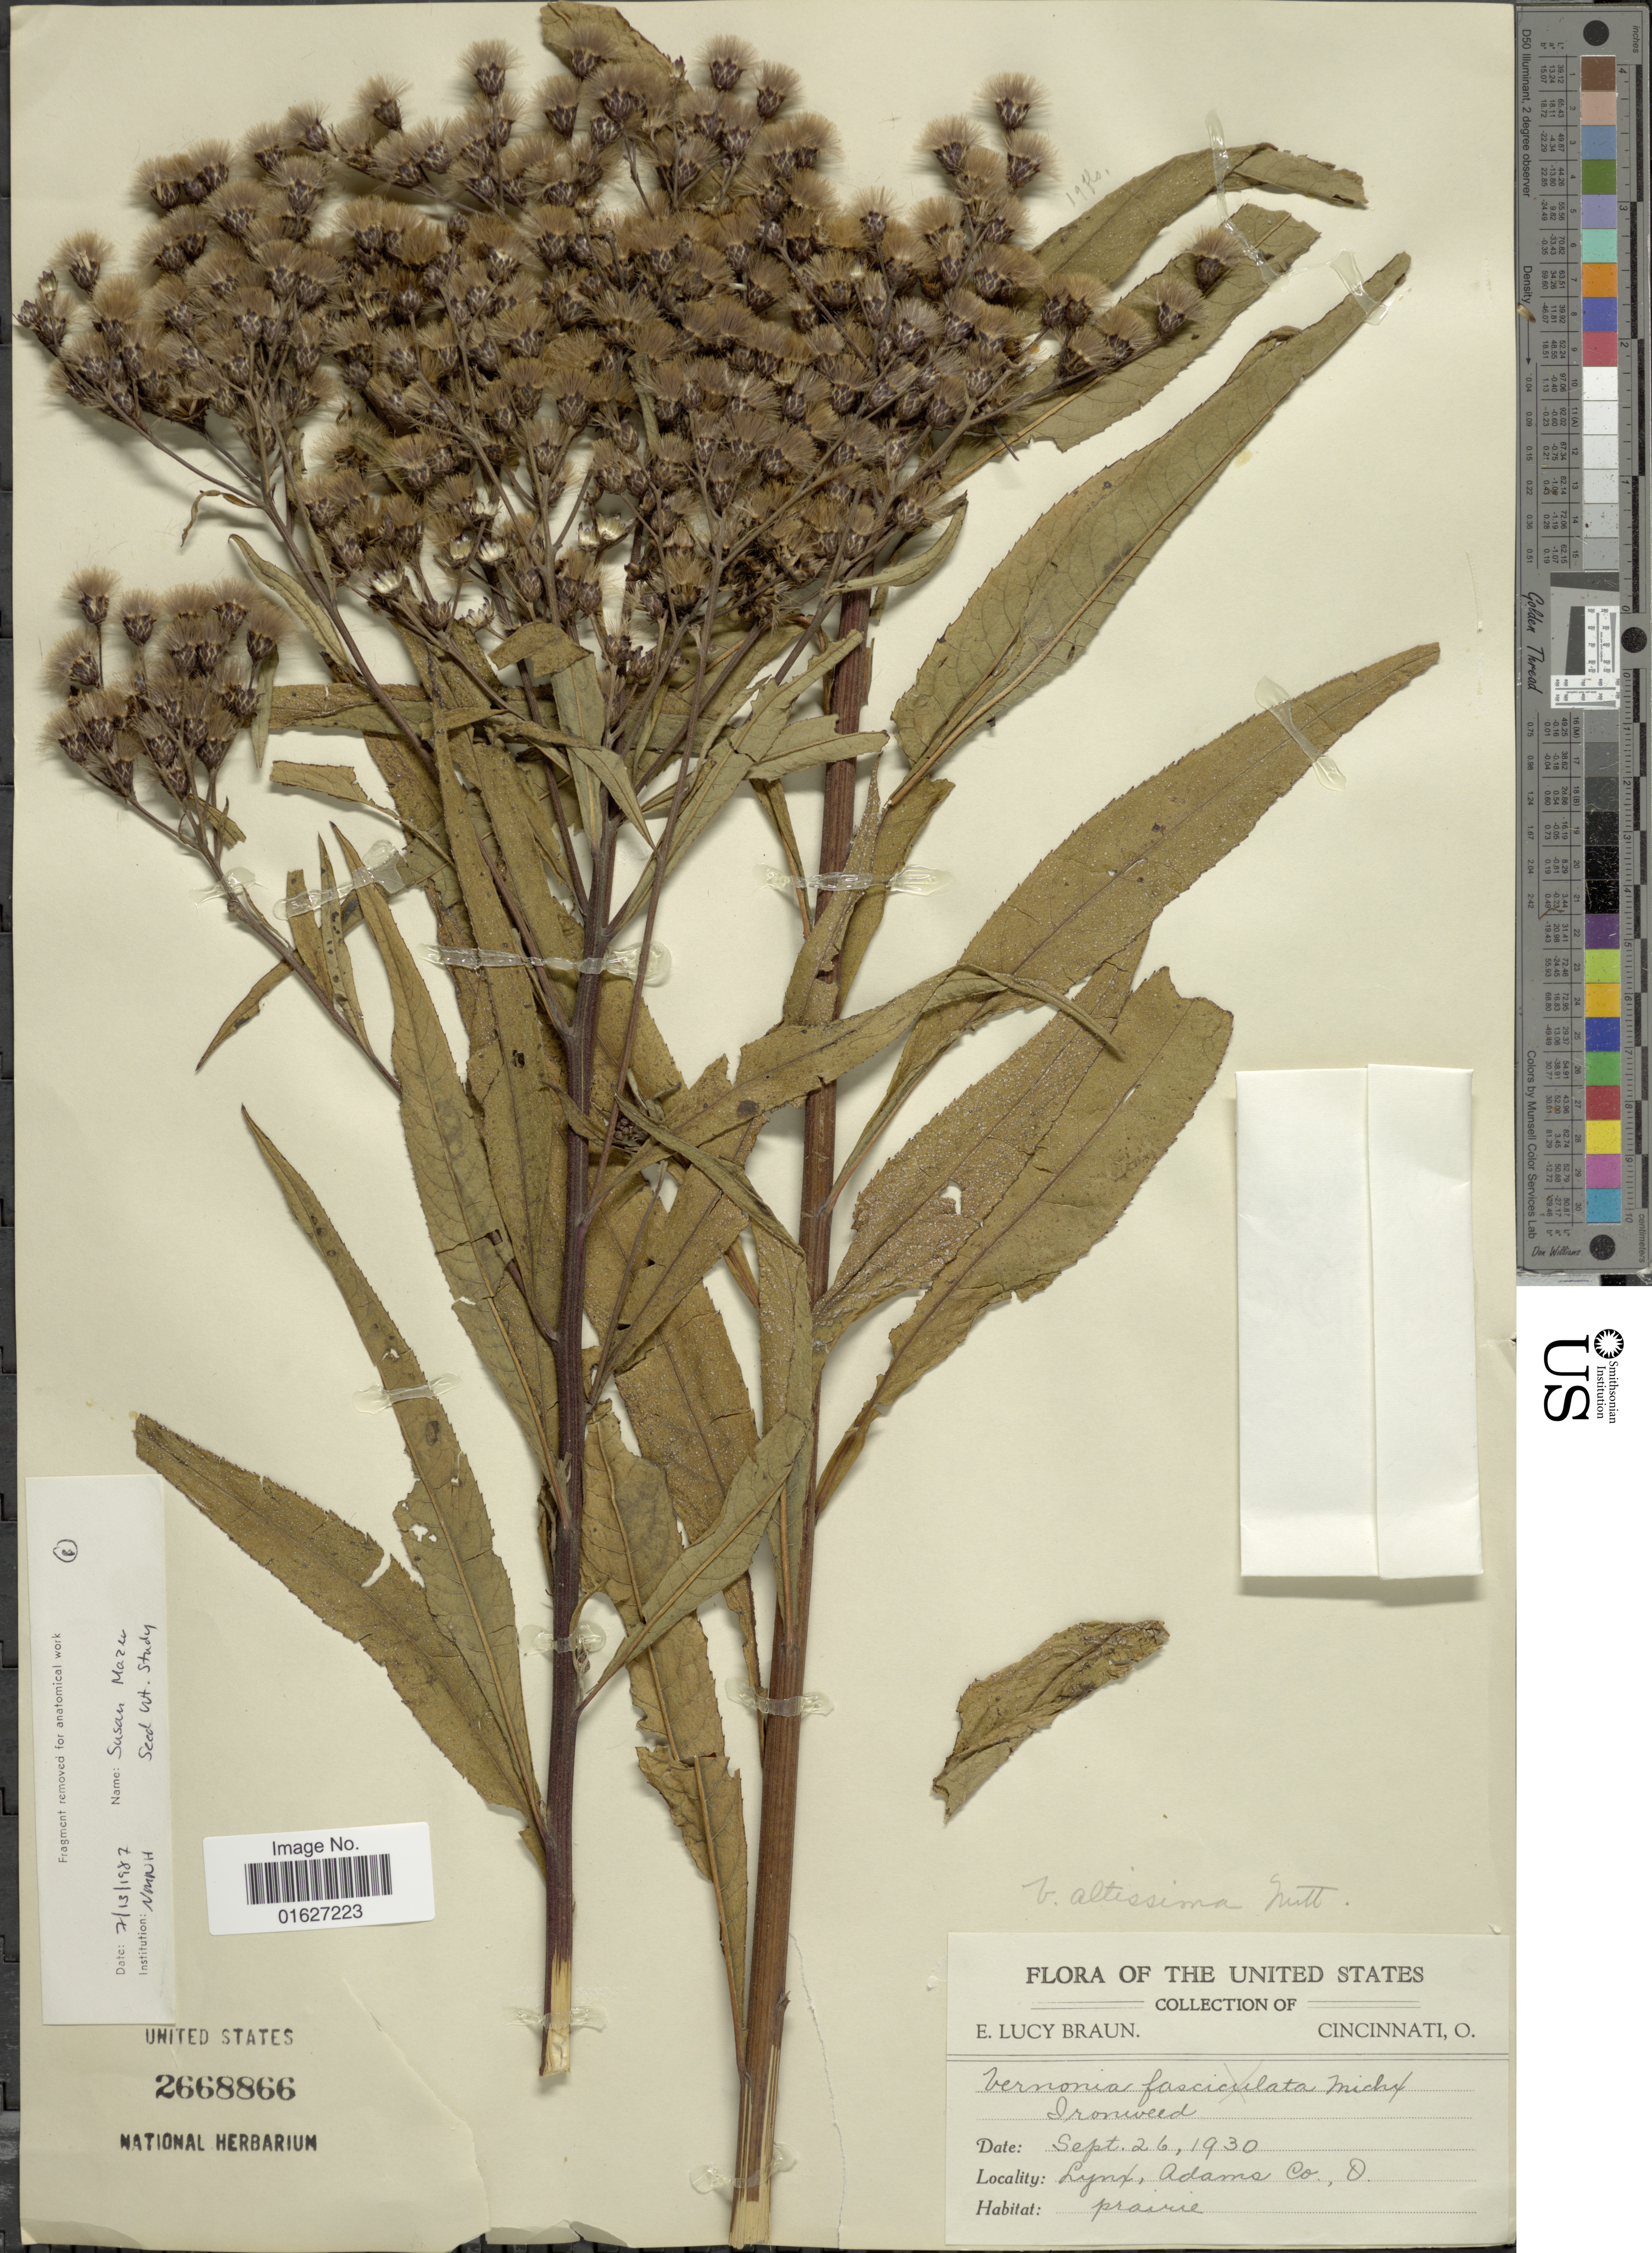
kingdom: Plantae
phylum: Tracheophyta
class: Magnoliopsida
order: Asterales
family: Asteraceae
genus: Vernonia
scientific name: Vernonia gigantea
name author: (Walter) Trel.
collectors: E. L. Braun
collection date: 1930-09-26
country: United States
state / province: Ohio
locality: Lynx, Adams Co.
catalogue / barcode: US 2668866